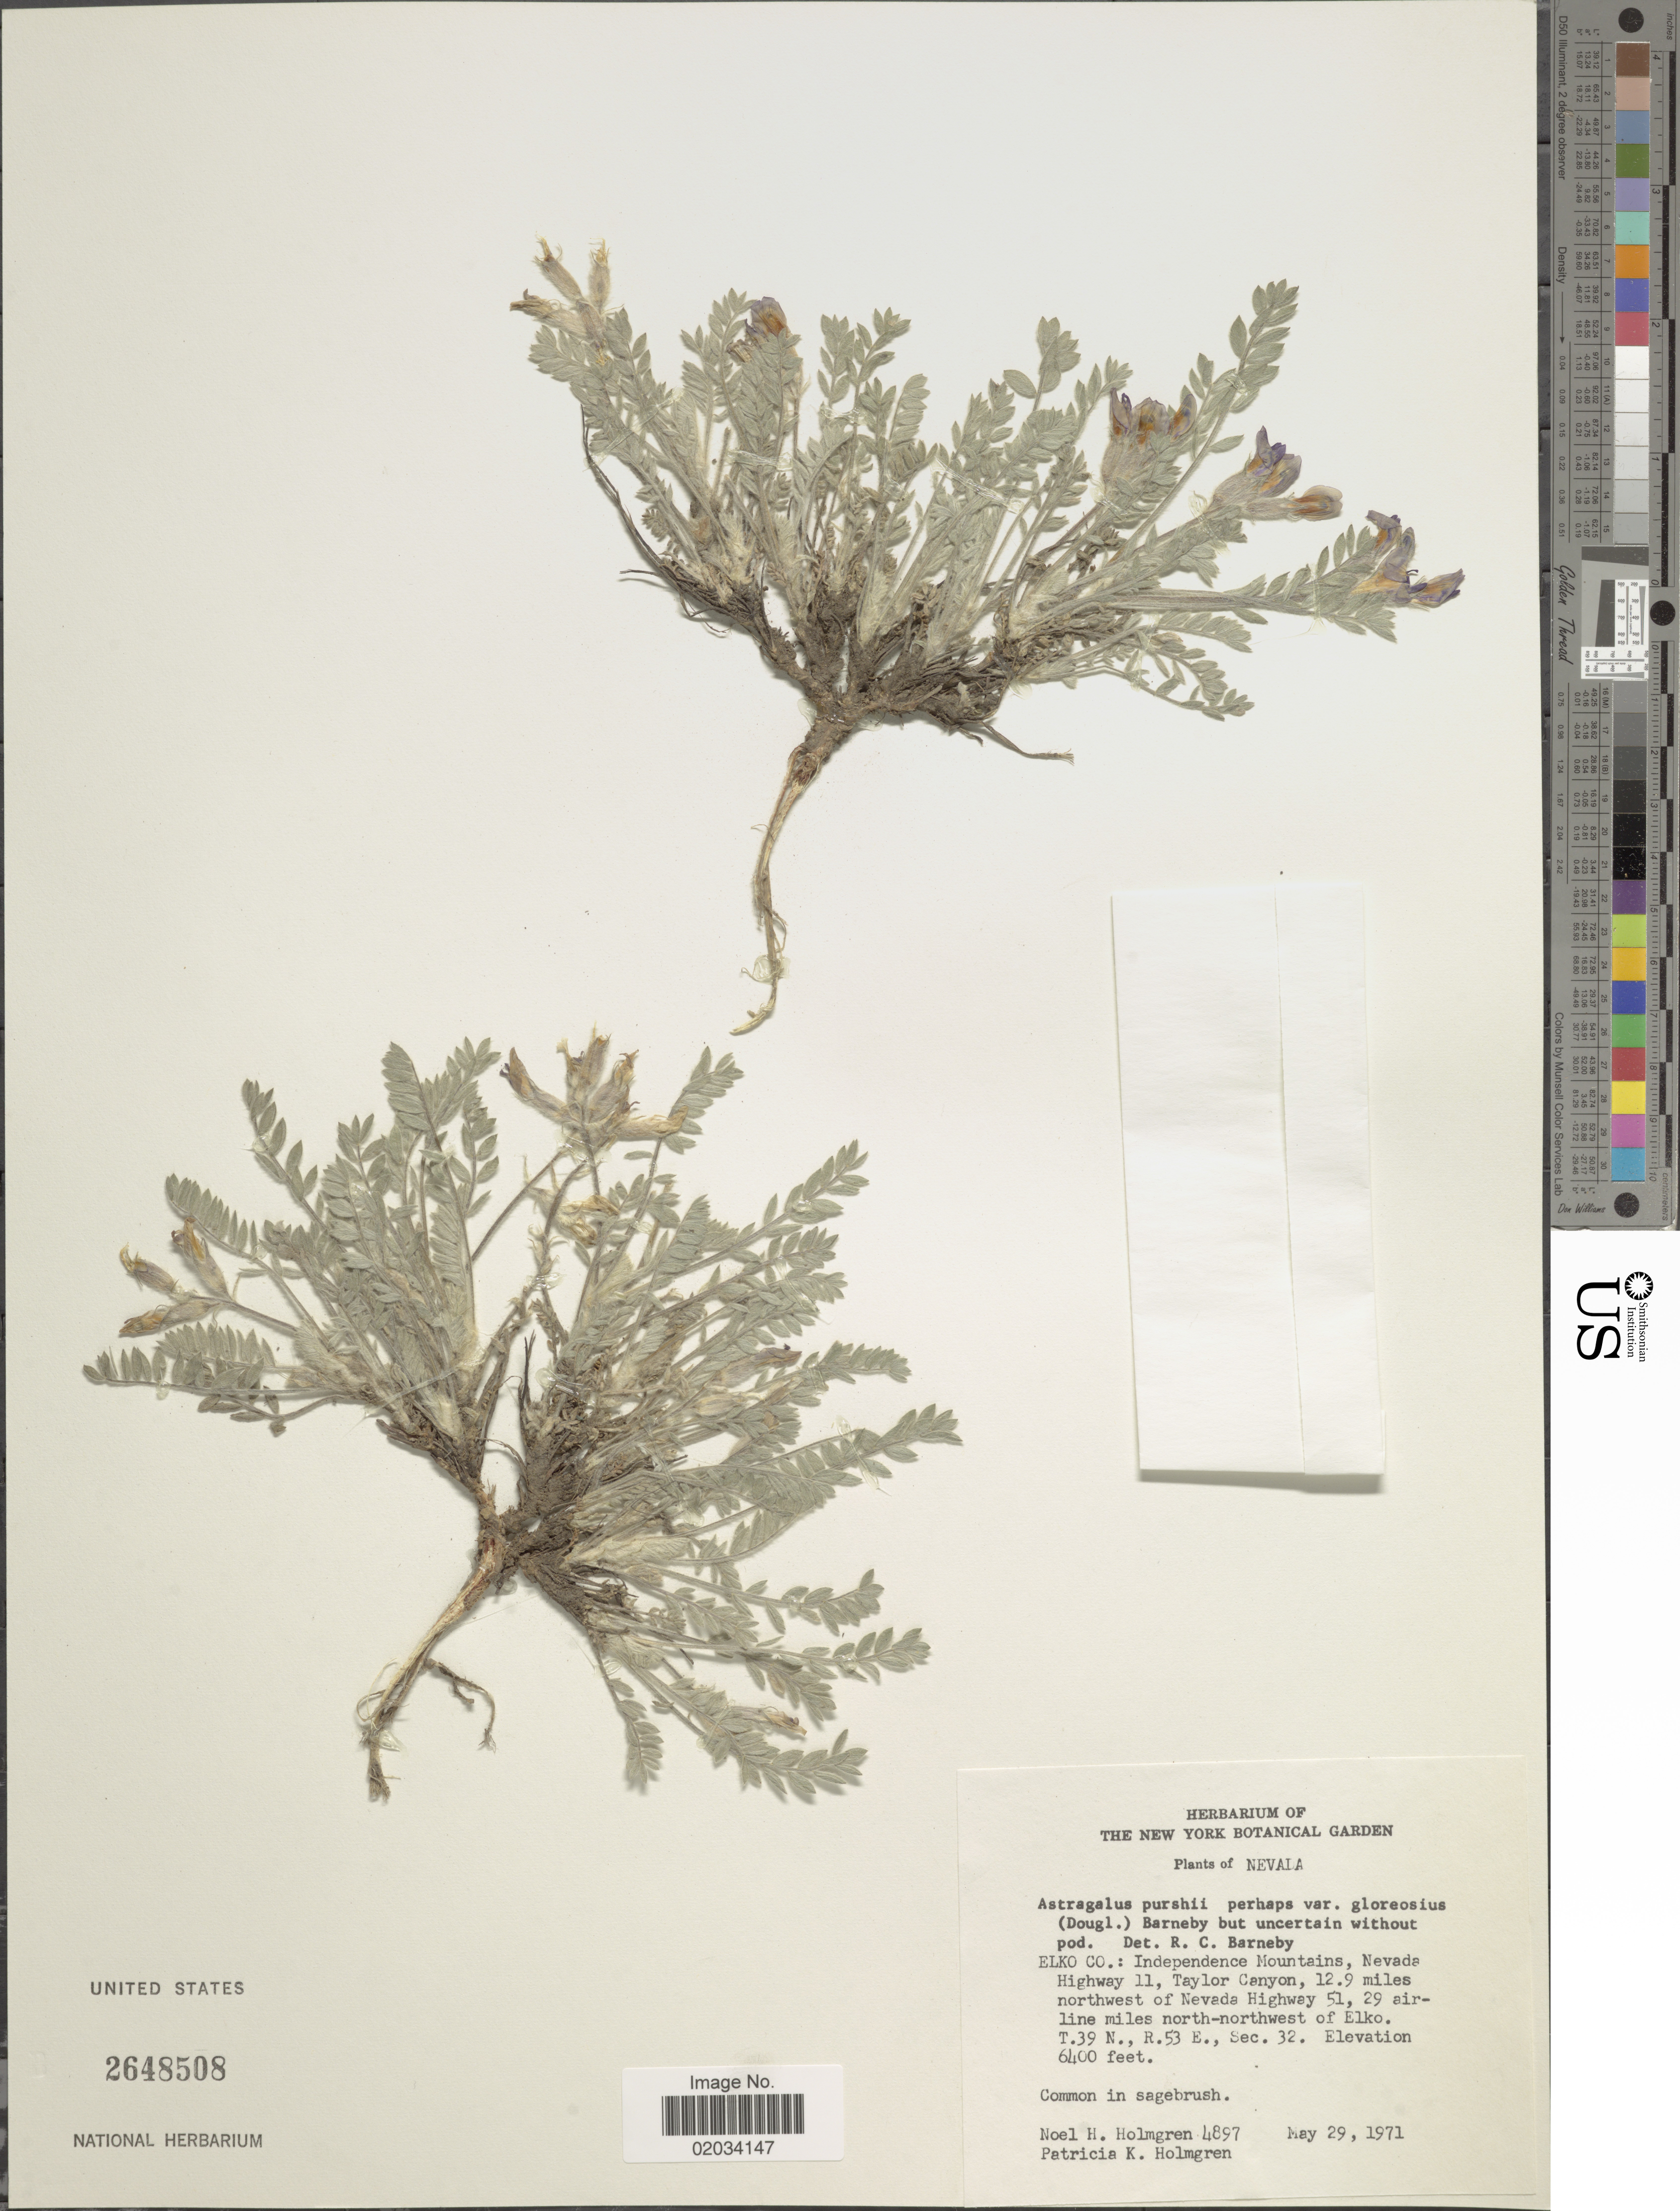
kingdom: Plantae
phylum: Tracheophyta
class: Magnoliopsida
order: Fabales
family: Fabaceae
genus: Astragalus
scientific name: Astragalus purshii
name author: Douglas ex Hook.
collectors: N. H. Holmgren & P. K. Holmgren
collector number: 4897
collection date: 1971-05-29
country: United States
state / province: Nevada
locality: Elko Co: Independence Mountains, Nevada HIghway 11, Taylor Canyon, 12.9 miles northwest of Nevada Highway 51, 29 airline miles north-northwest Of Elko, T.39 N, R.53 E., Sec. 32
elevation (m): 1951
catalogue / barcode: US 2648508